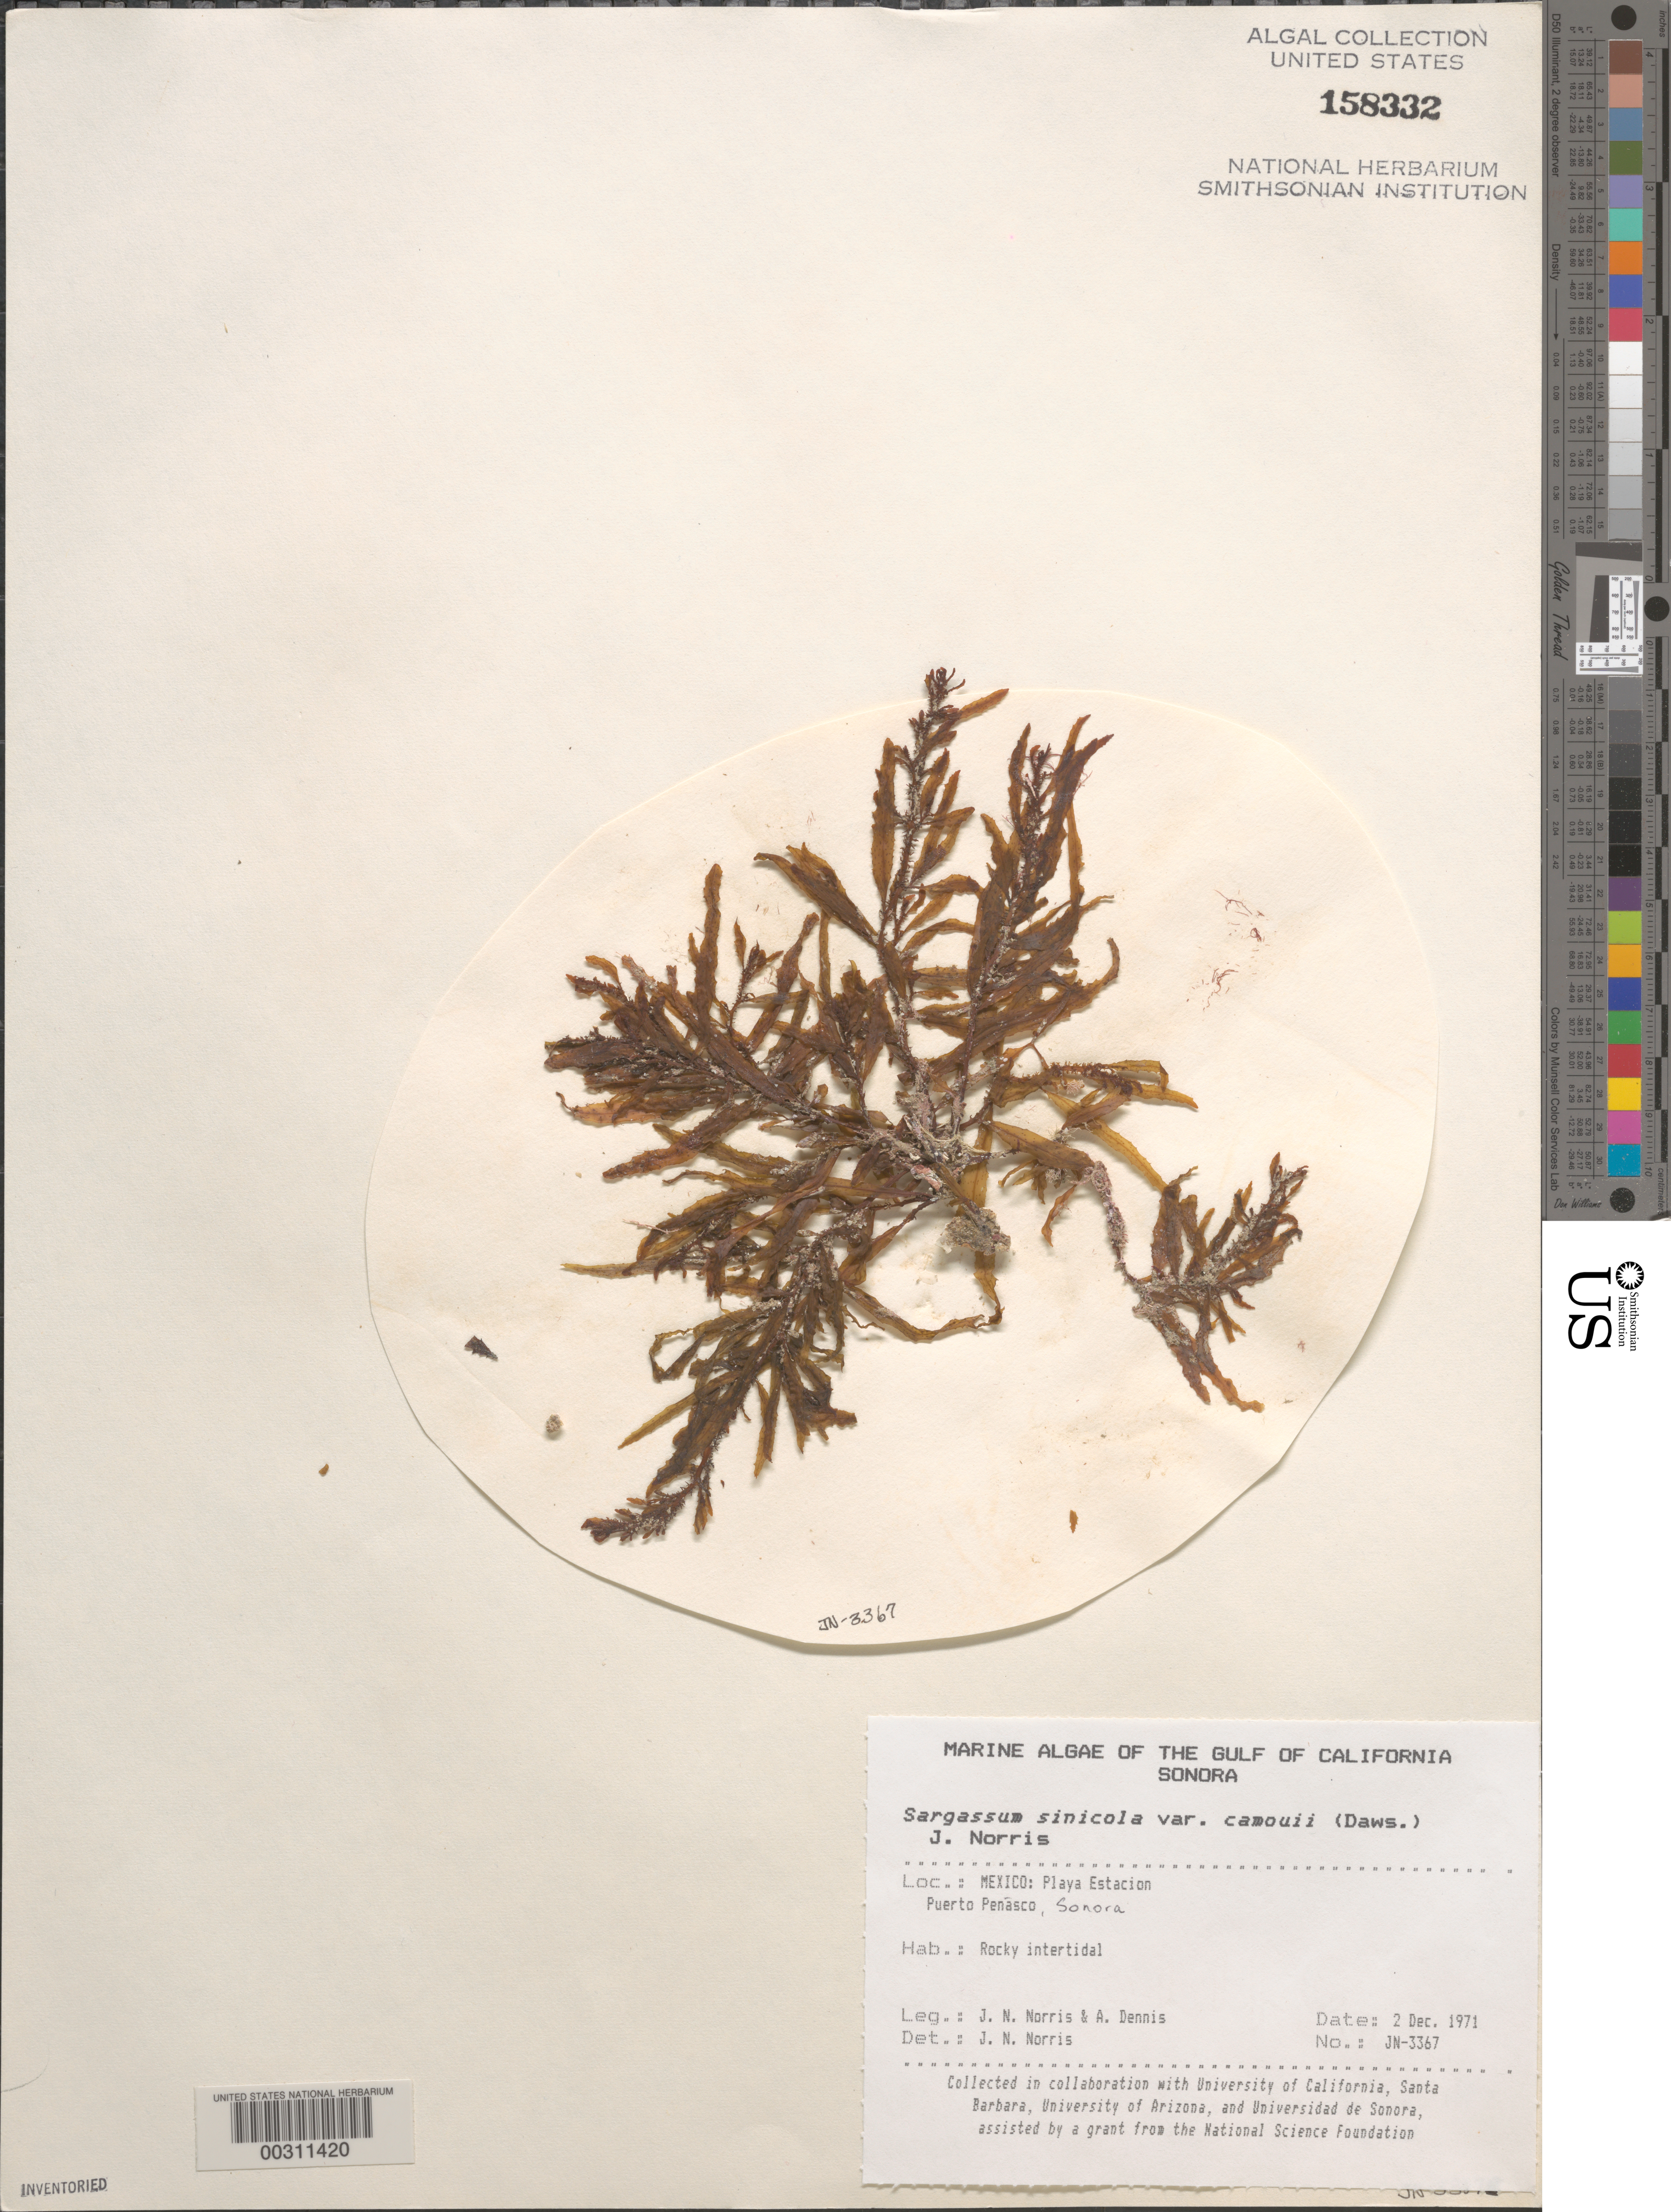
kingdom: Chromista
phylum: Ochrophyta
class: Phaeophyceae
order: Fucales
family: Sargassaceae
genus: Sargassum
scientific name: Sargassum sinicola var. camouii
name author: (E.Y. Dawson) J.N. Norris & Yensen in McCourt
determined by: Norris, James N.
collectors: J. N. Norris & A. Dennis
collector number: JN-3367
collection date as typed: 02 Dec 1971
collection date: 1971-12-02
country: Mexico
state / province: Sonora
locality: Playa Estacion, Puerto Penasco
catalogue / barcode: US 158332